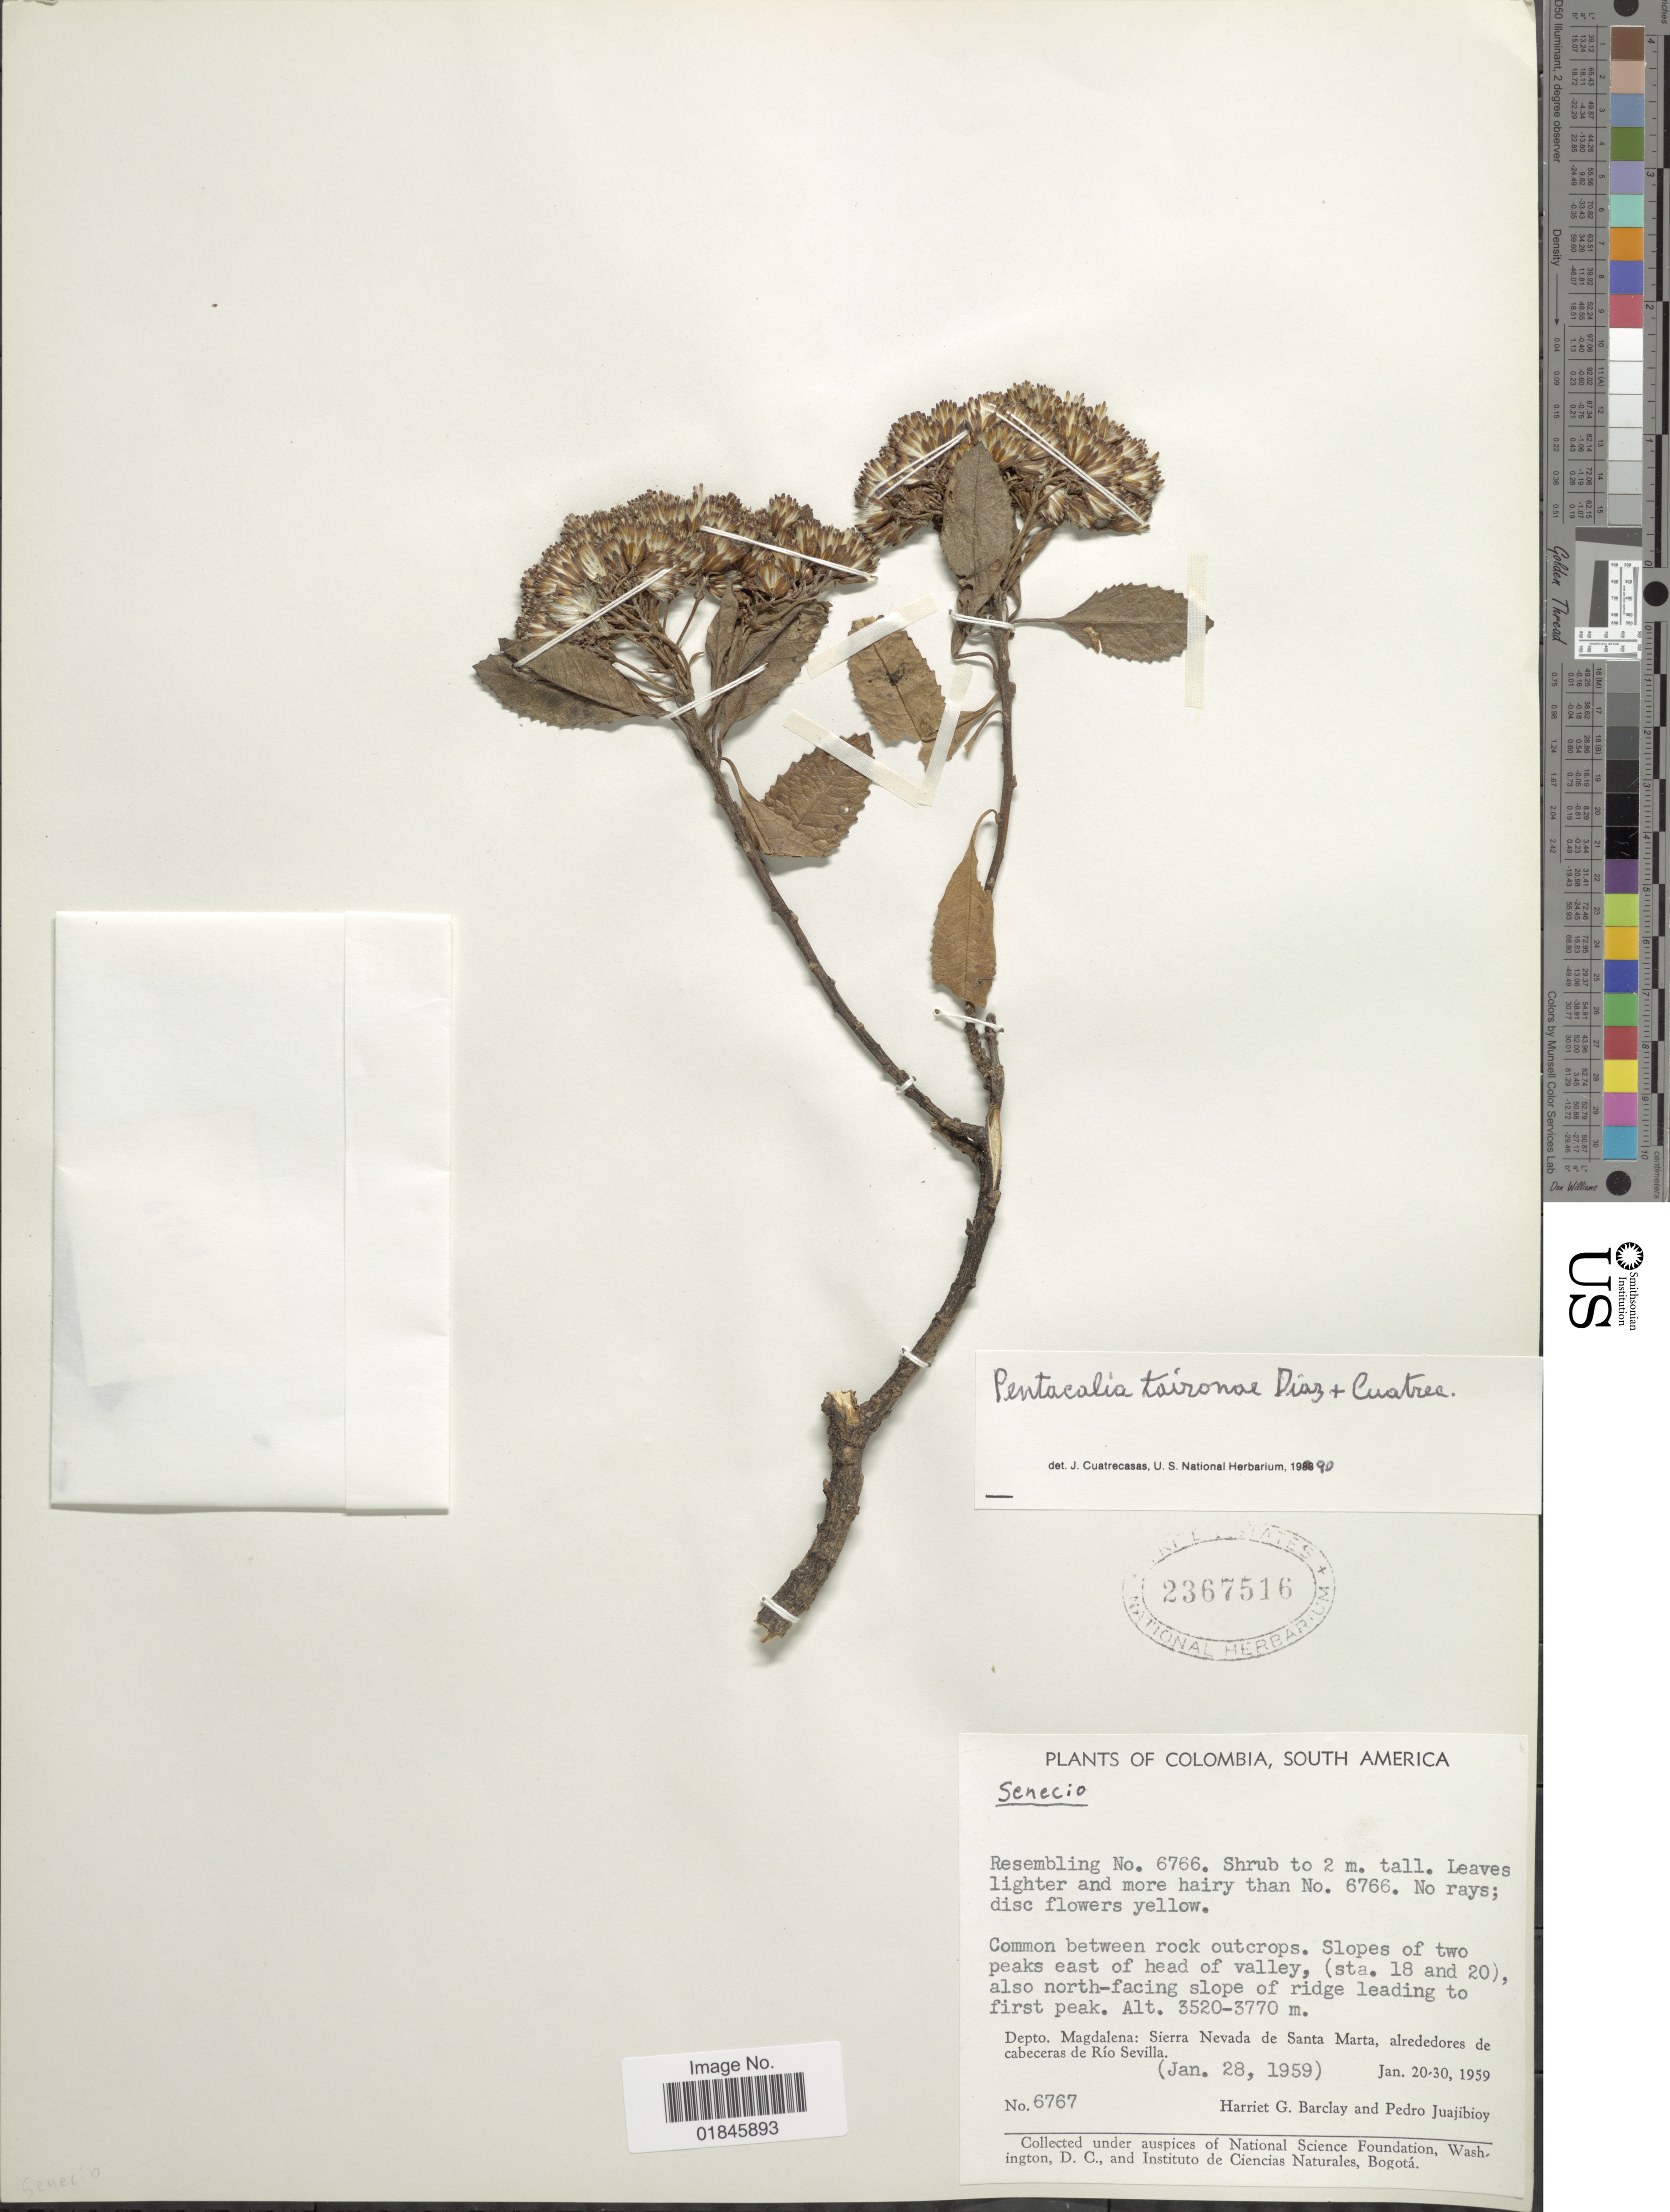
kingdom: Plantae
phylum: Tracheophyta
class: Magnoliopsida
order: Asterales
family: Asteraceae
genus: Pentacalia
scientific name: Pentacalia taironae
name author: S. Díaz & Cuatrec.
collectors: H. G. Barclay & P. Juajibioy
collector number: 6767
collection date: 1959-01-28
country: Colombia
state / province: Magdalena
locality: Depto. Magdalena: Sierra Nevada de Santa Marta, alrededores de cabeceras de Río Sevilla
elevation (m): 3520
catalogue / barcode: US 2367516